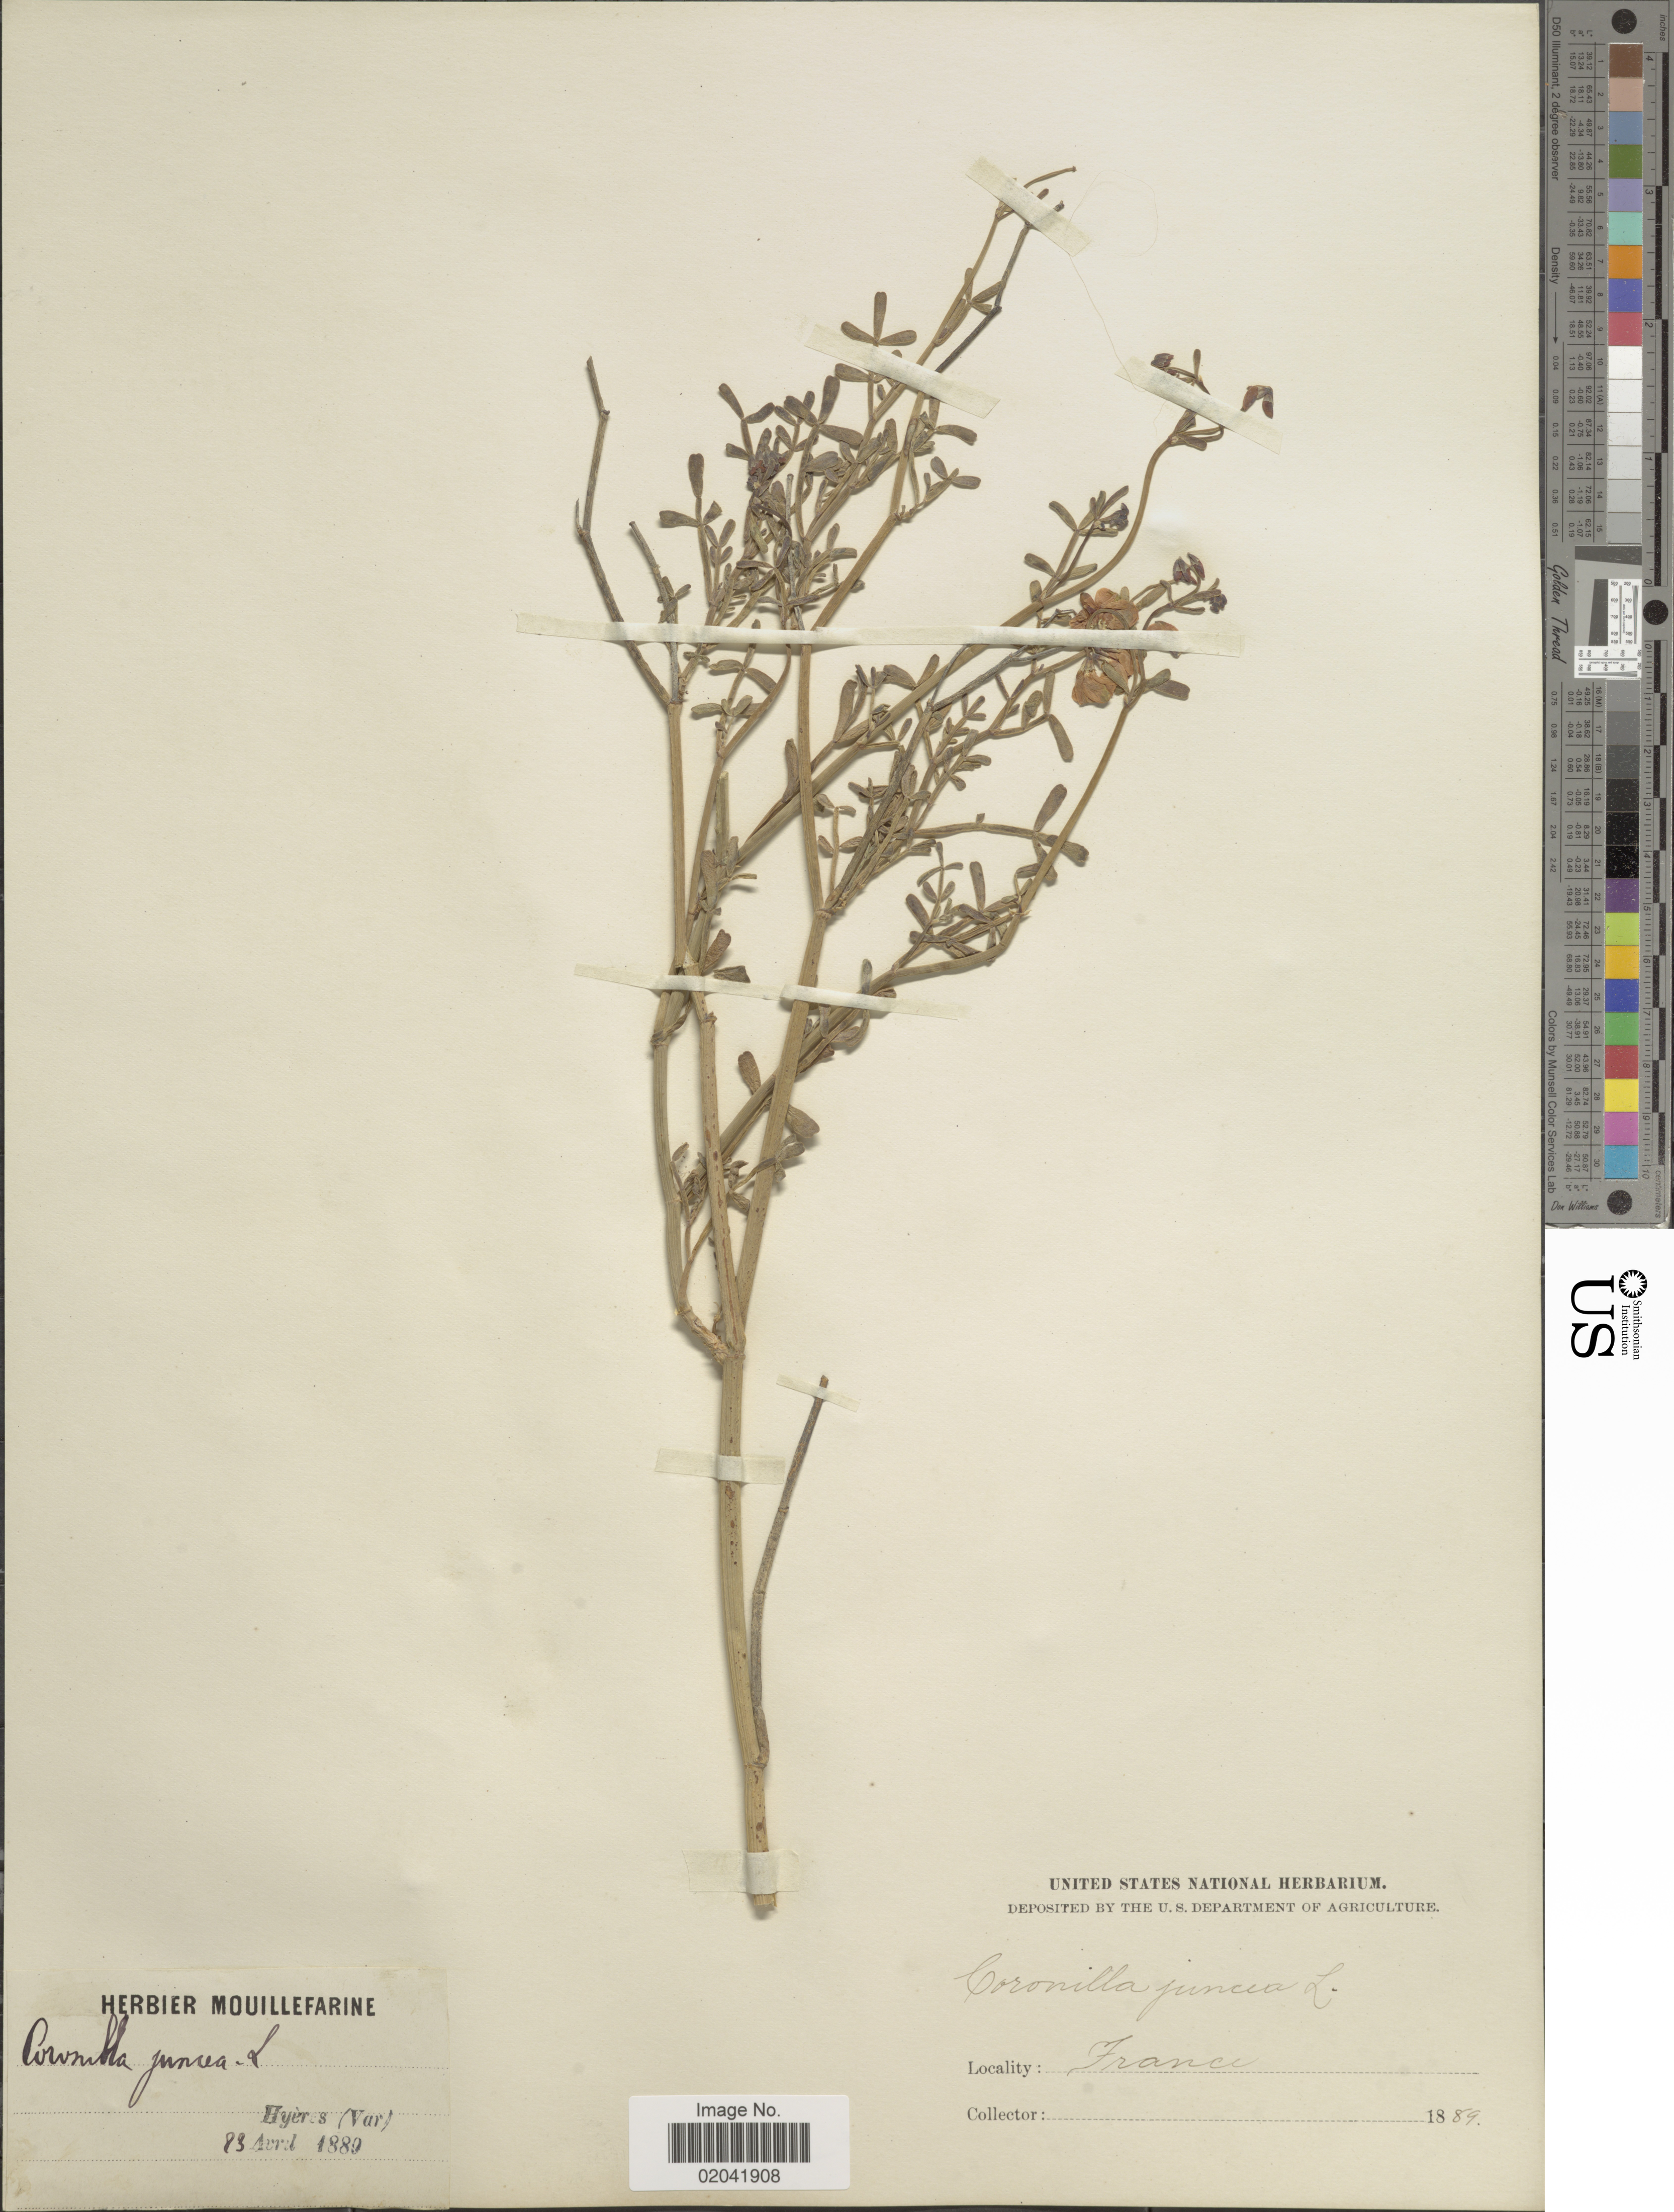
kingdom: Plantae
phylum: Tracheophyta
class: Magnoliopsida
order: Fabales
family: Fabaceae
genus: Coronilla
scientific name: Coronilla juncea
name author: L.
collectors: ex herb. Mouillefarine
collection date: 1889-04-23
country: France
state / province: Provence-Alpes-Côte d'Azur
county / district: Var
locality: Hyeres (Var)